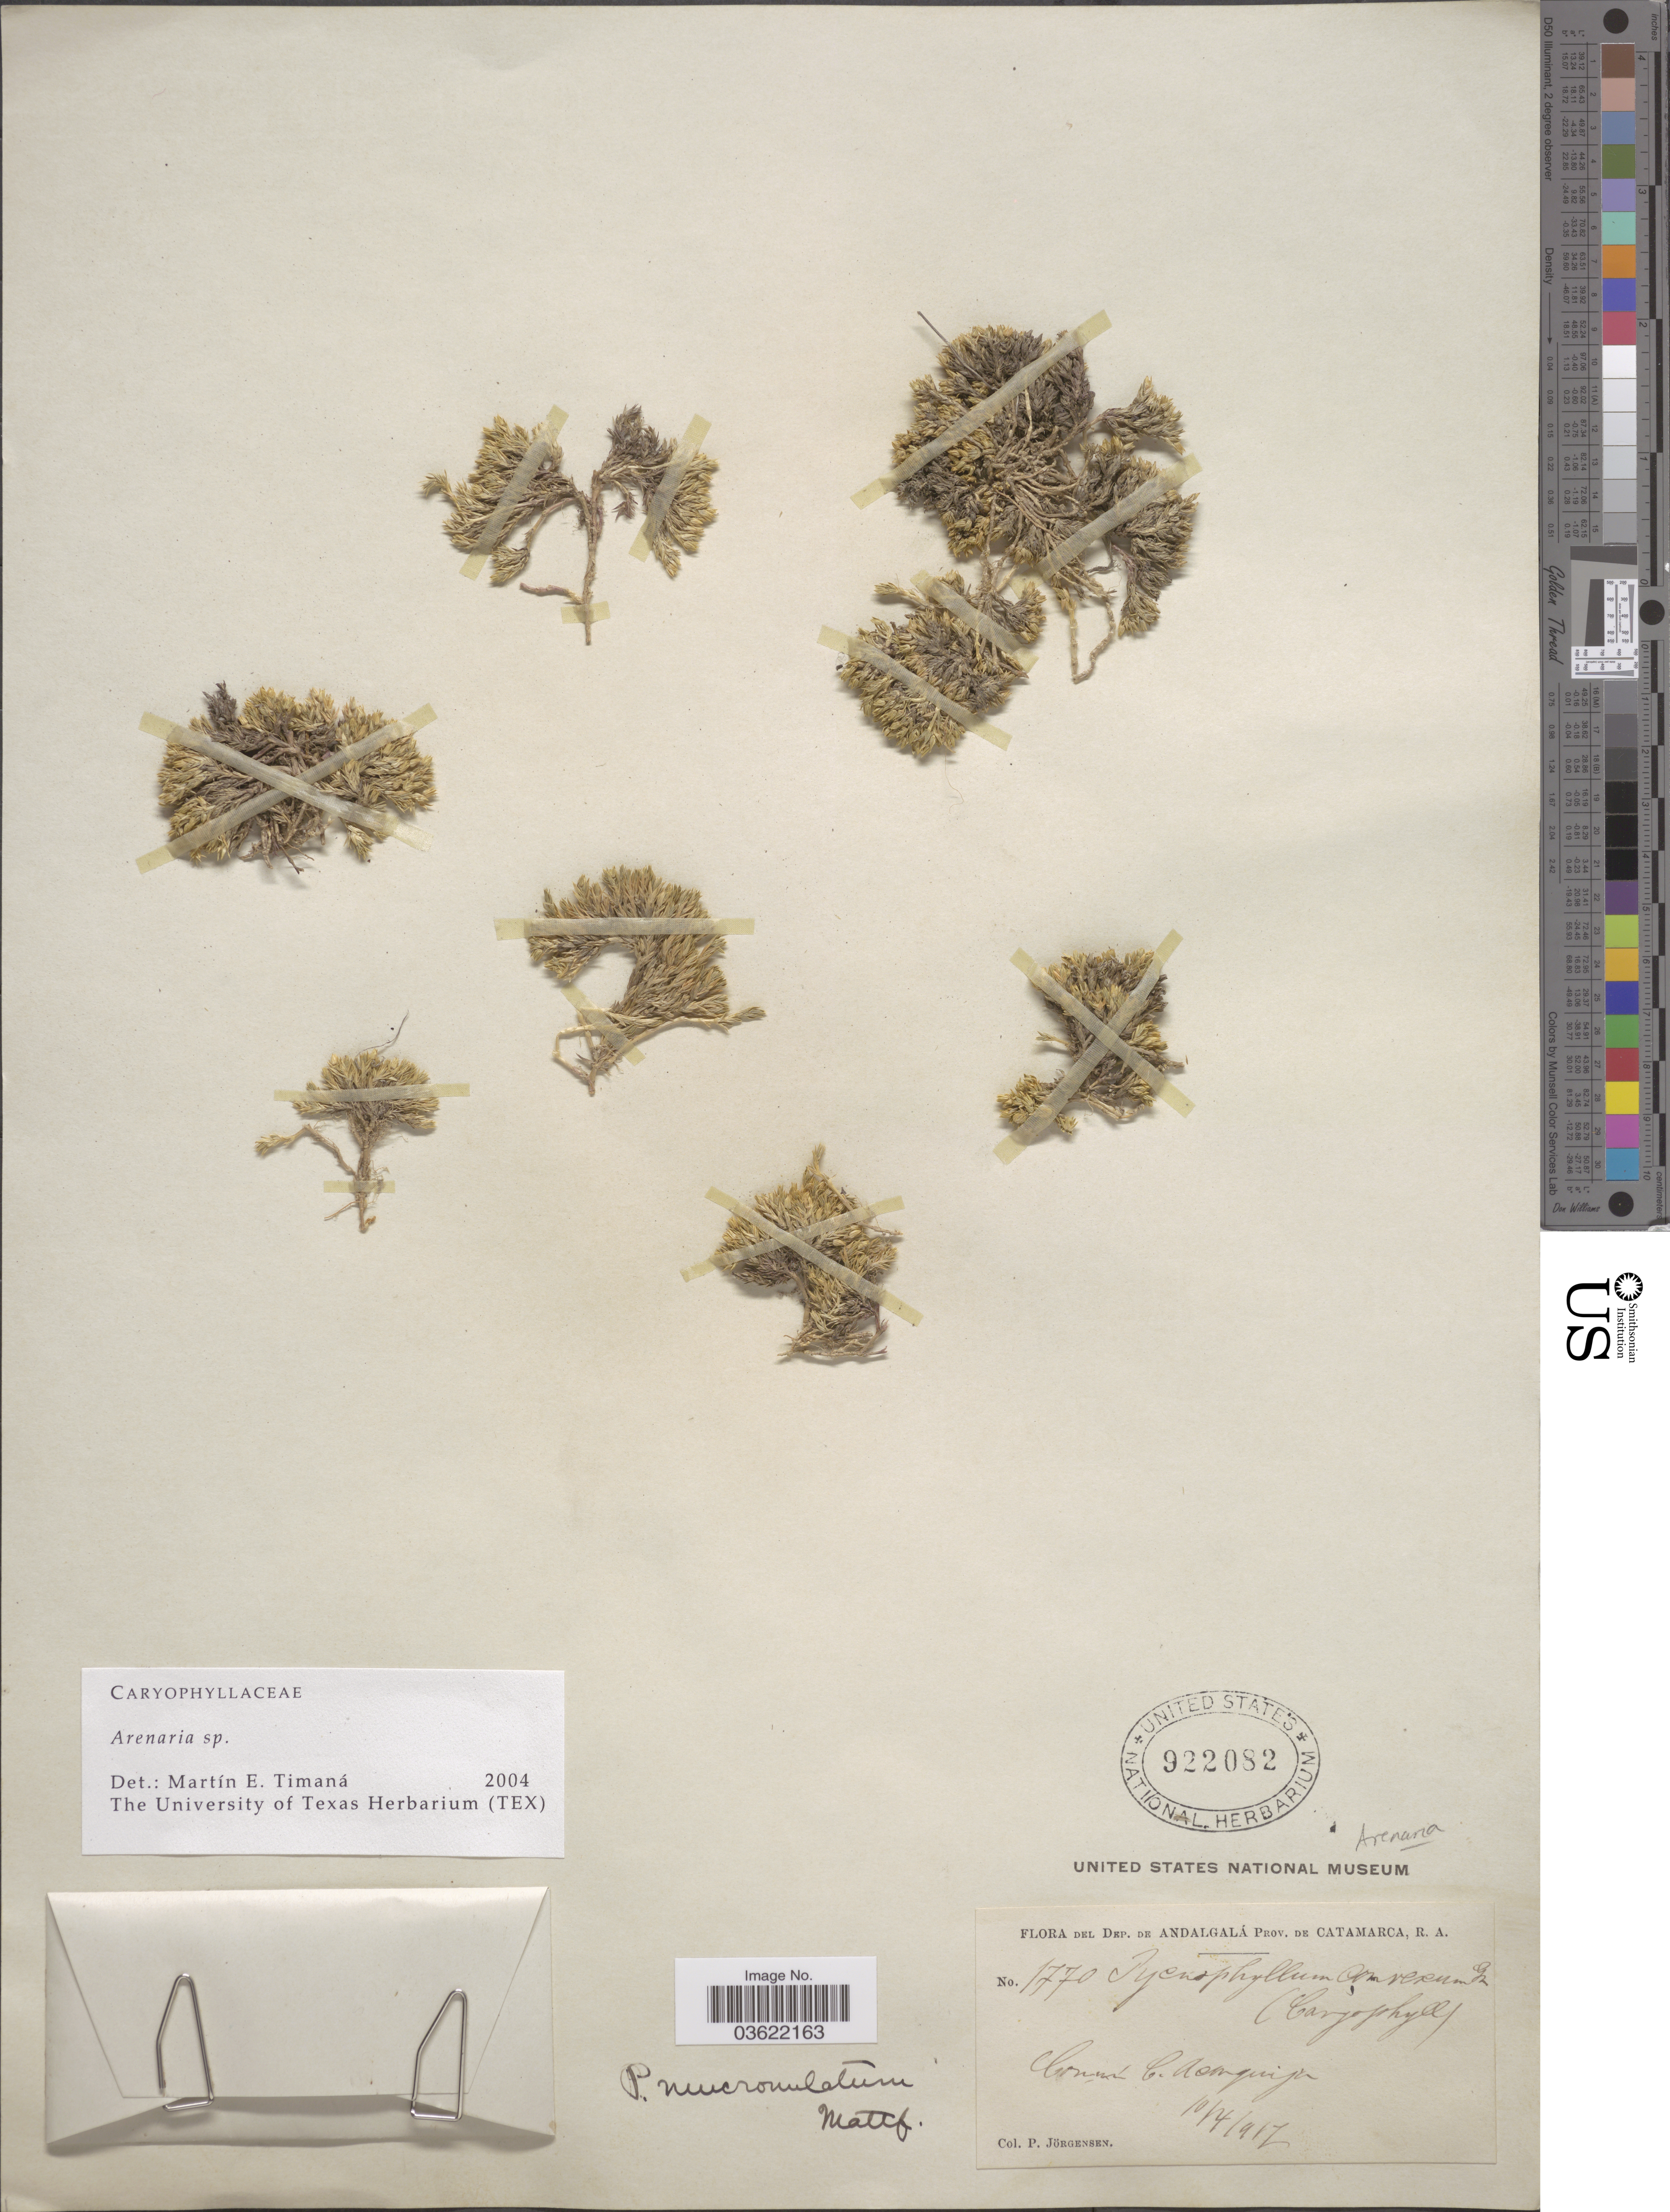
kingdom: Plantae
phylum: Tracheophyta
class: Magnoliopsida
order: Caryophyllales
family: Caryophyllaceae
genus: Arenaria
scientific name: Arenaria sp.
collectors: P. Jörgensen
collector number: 1770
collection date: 1917-04-10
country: Argentina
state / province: Catamarca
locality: Dep. de Andalgalá Prov. de Catamarca. Común de C. Aconquija.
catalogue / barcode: US 922082